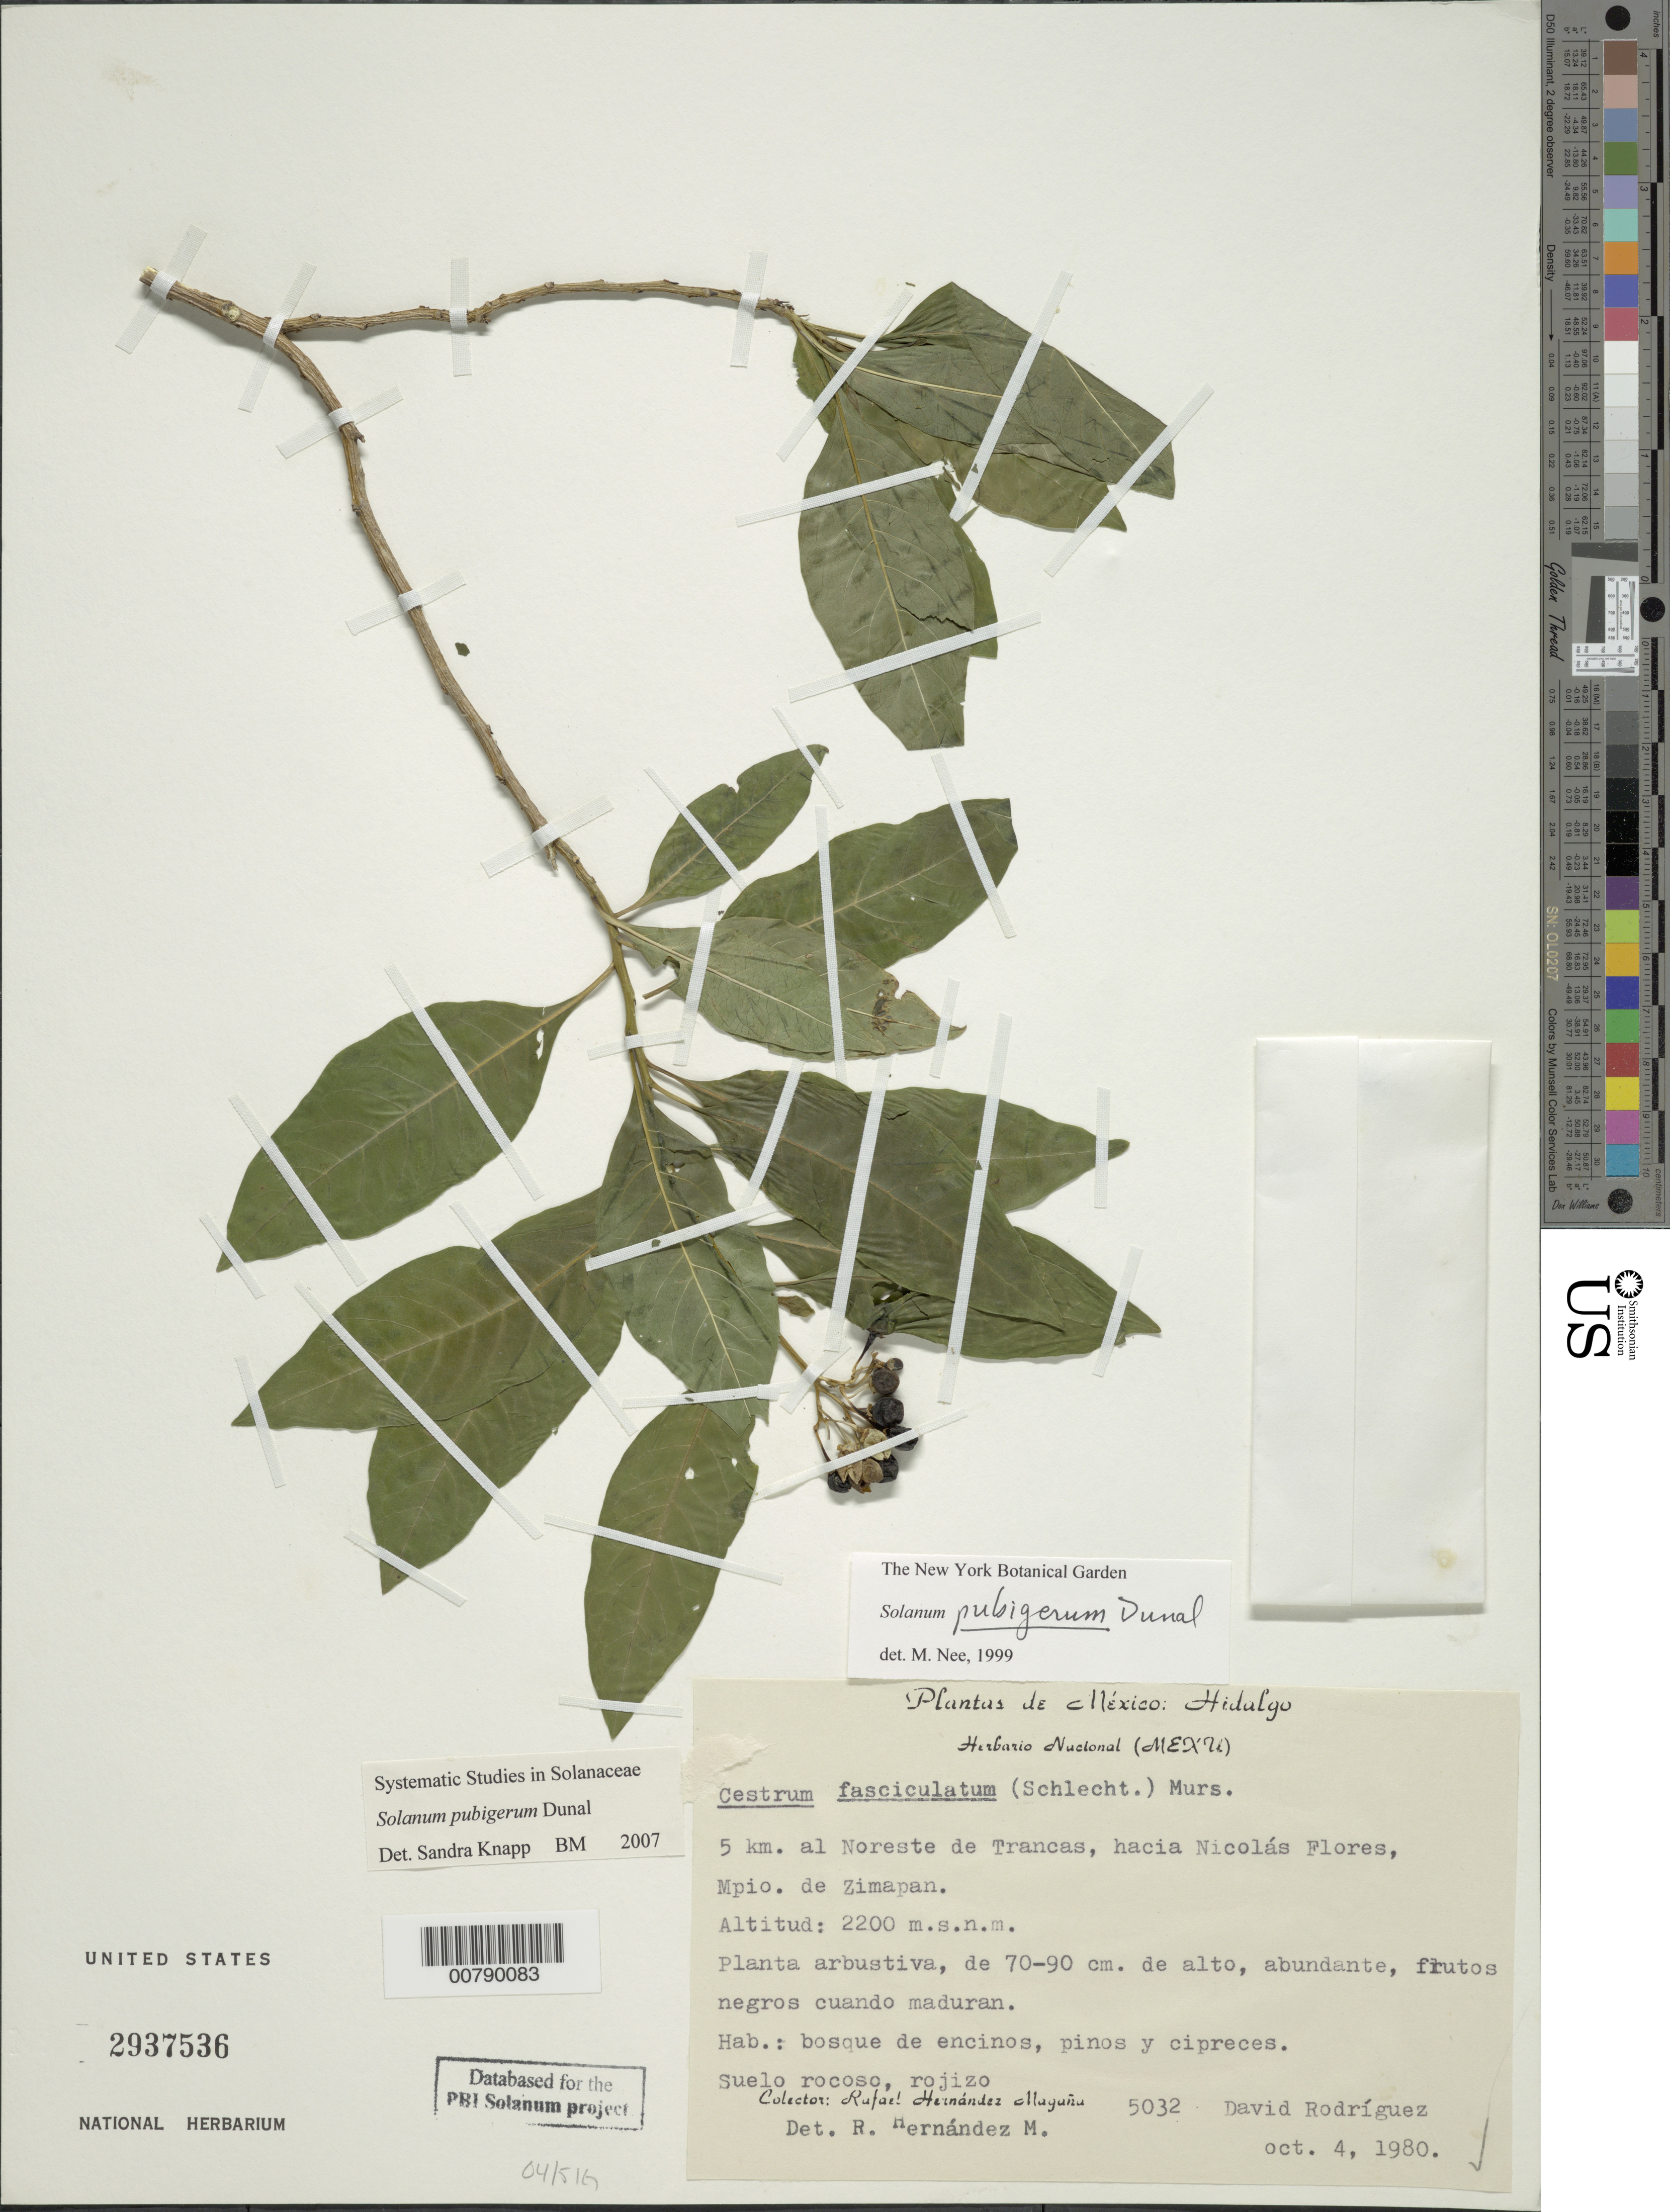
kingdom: Plantae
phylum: Tracheophyta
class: Magnoliopsida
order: Solanales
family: Solanaceae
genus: Solanum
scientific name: Solanum pubigerum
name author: Dunal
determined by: Knapp, S. D.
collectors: D. Rodriguez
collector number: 5032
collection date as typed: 4 Oct 1980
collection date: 1980-10-04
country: Mexico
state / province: Hidalgo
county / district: Zimapán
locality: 5 km al Noreste de Trancas, hacia Nicolas Flores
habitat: bosque de encinos, pinos y cipreces. Suelo rocoso, rojizo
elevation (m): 2200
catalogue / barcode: US 2937536